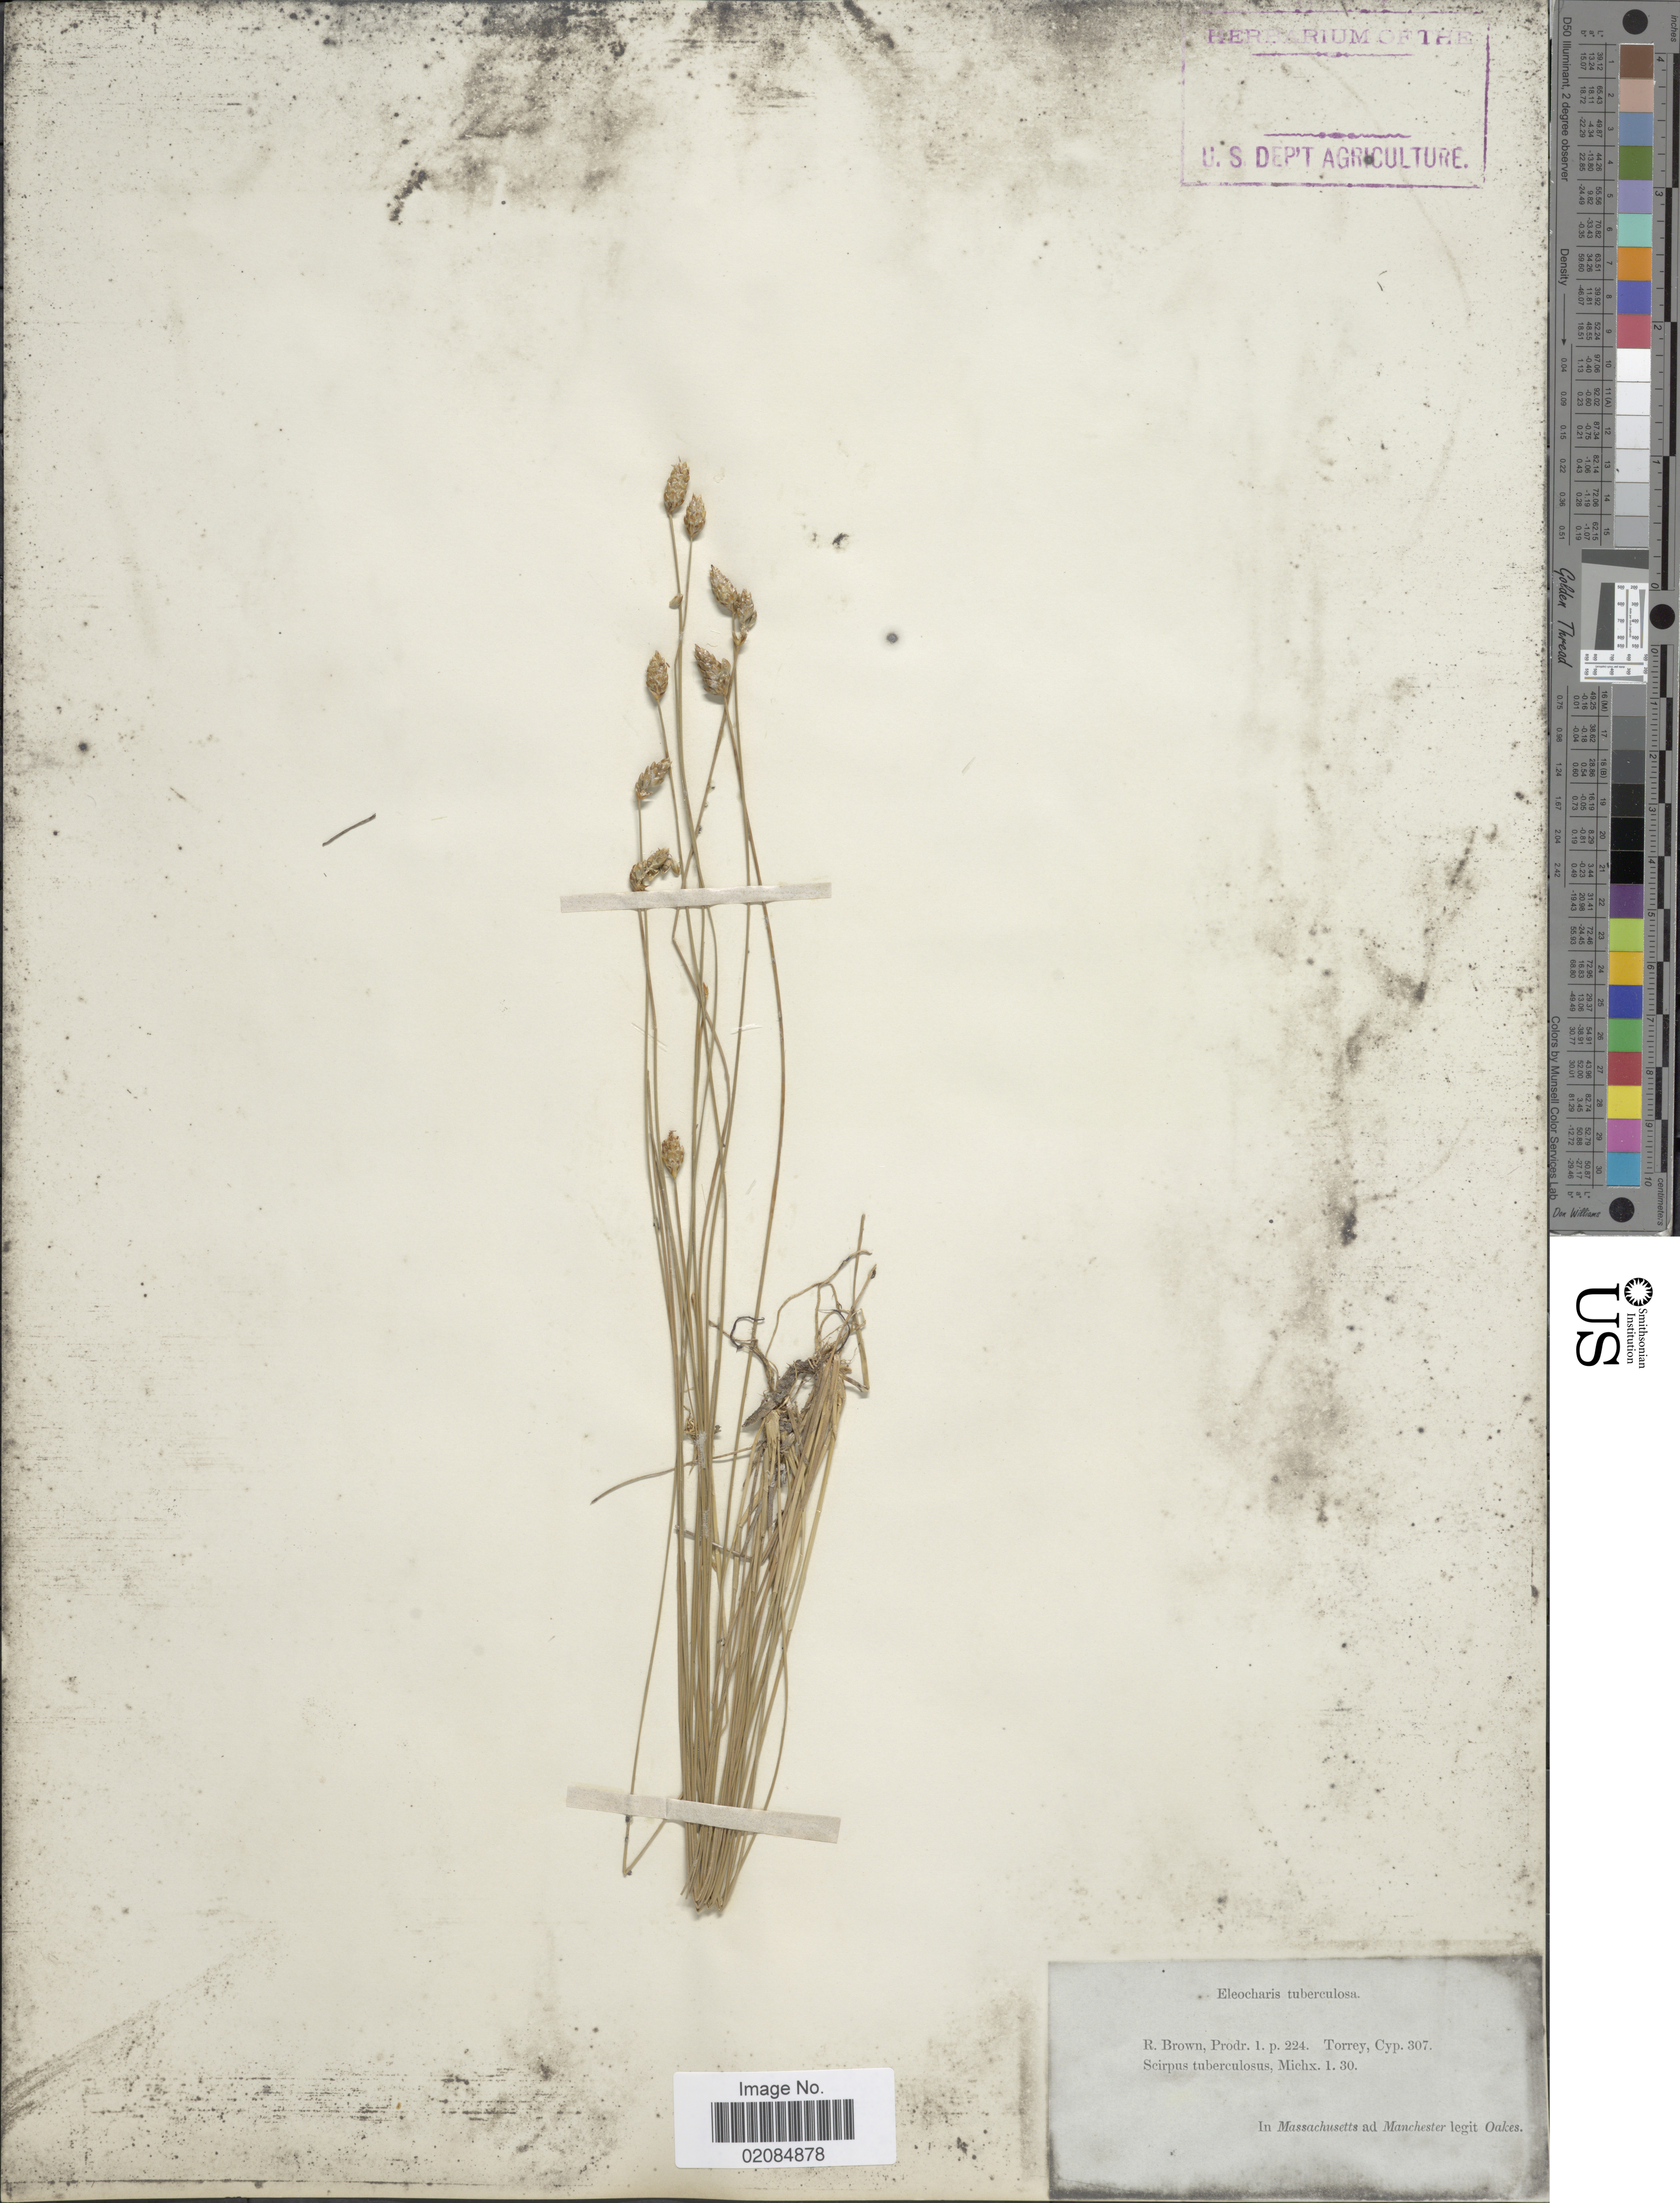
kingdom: Plantae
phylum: Tracheophyta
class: Liliopsida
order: Poales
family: Cyperaceae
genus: Eleocharis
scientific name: Eleocharis tuberculosa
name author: (Michx.) Roem. & Schult.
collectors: -. Oakes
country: United States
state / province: Massachusetts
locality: In Massachusetts ad Manchester